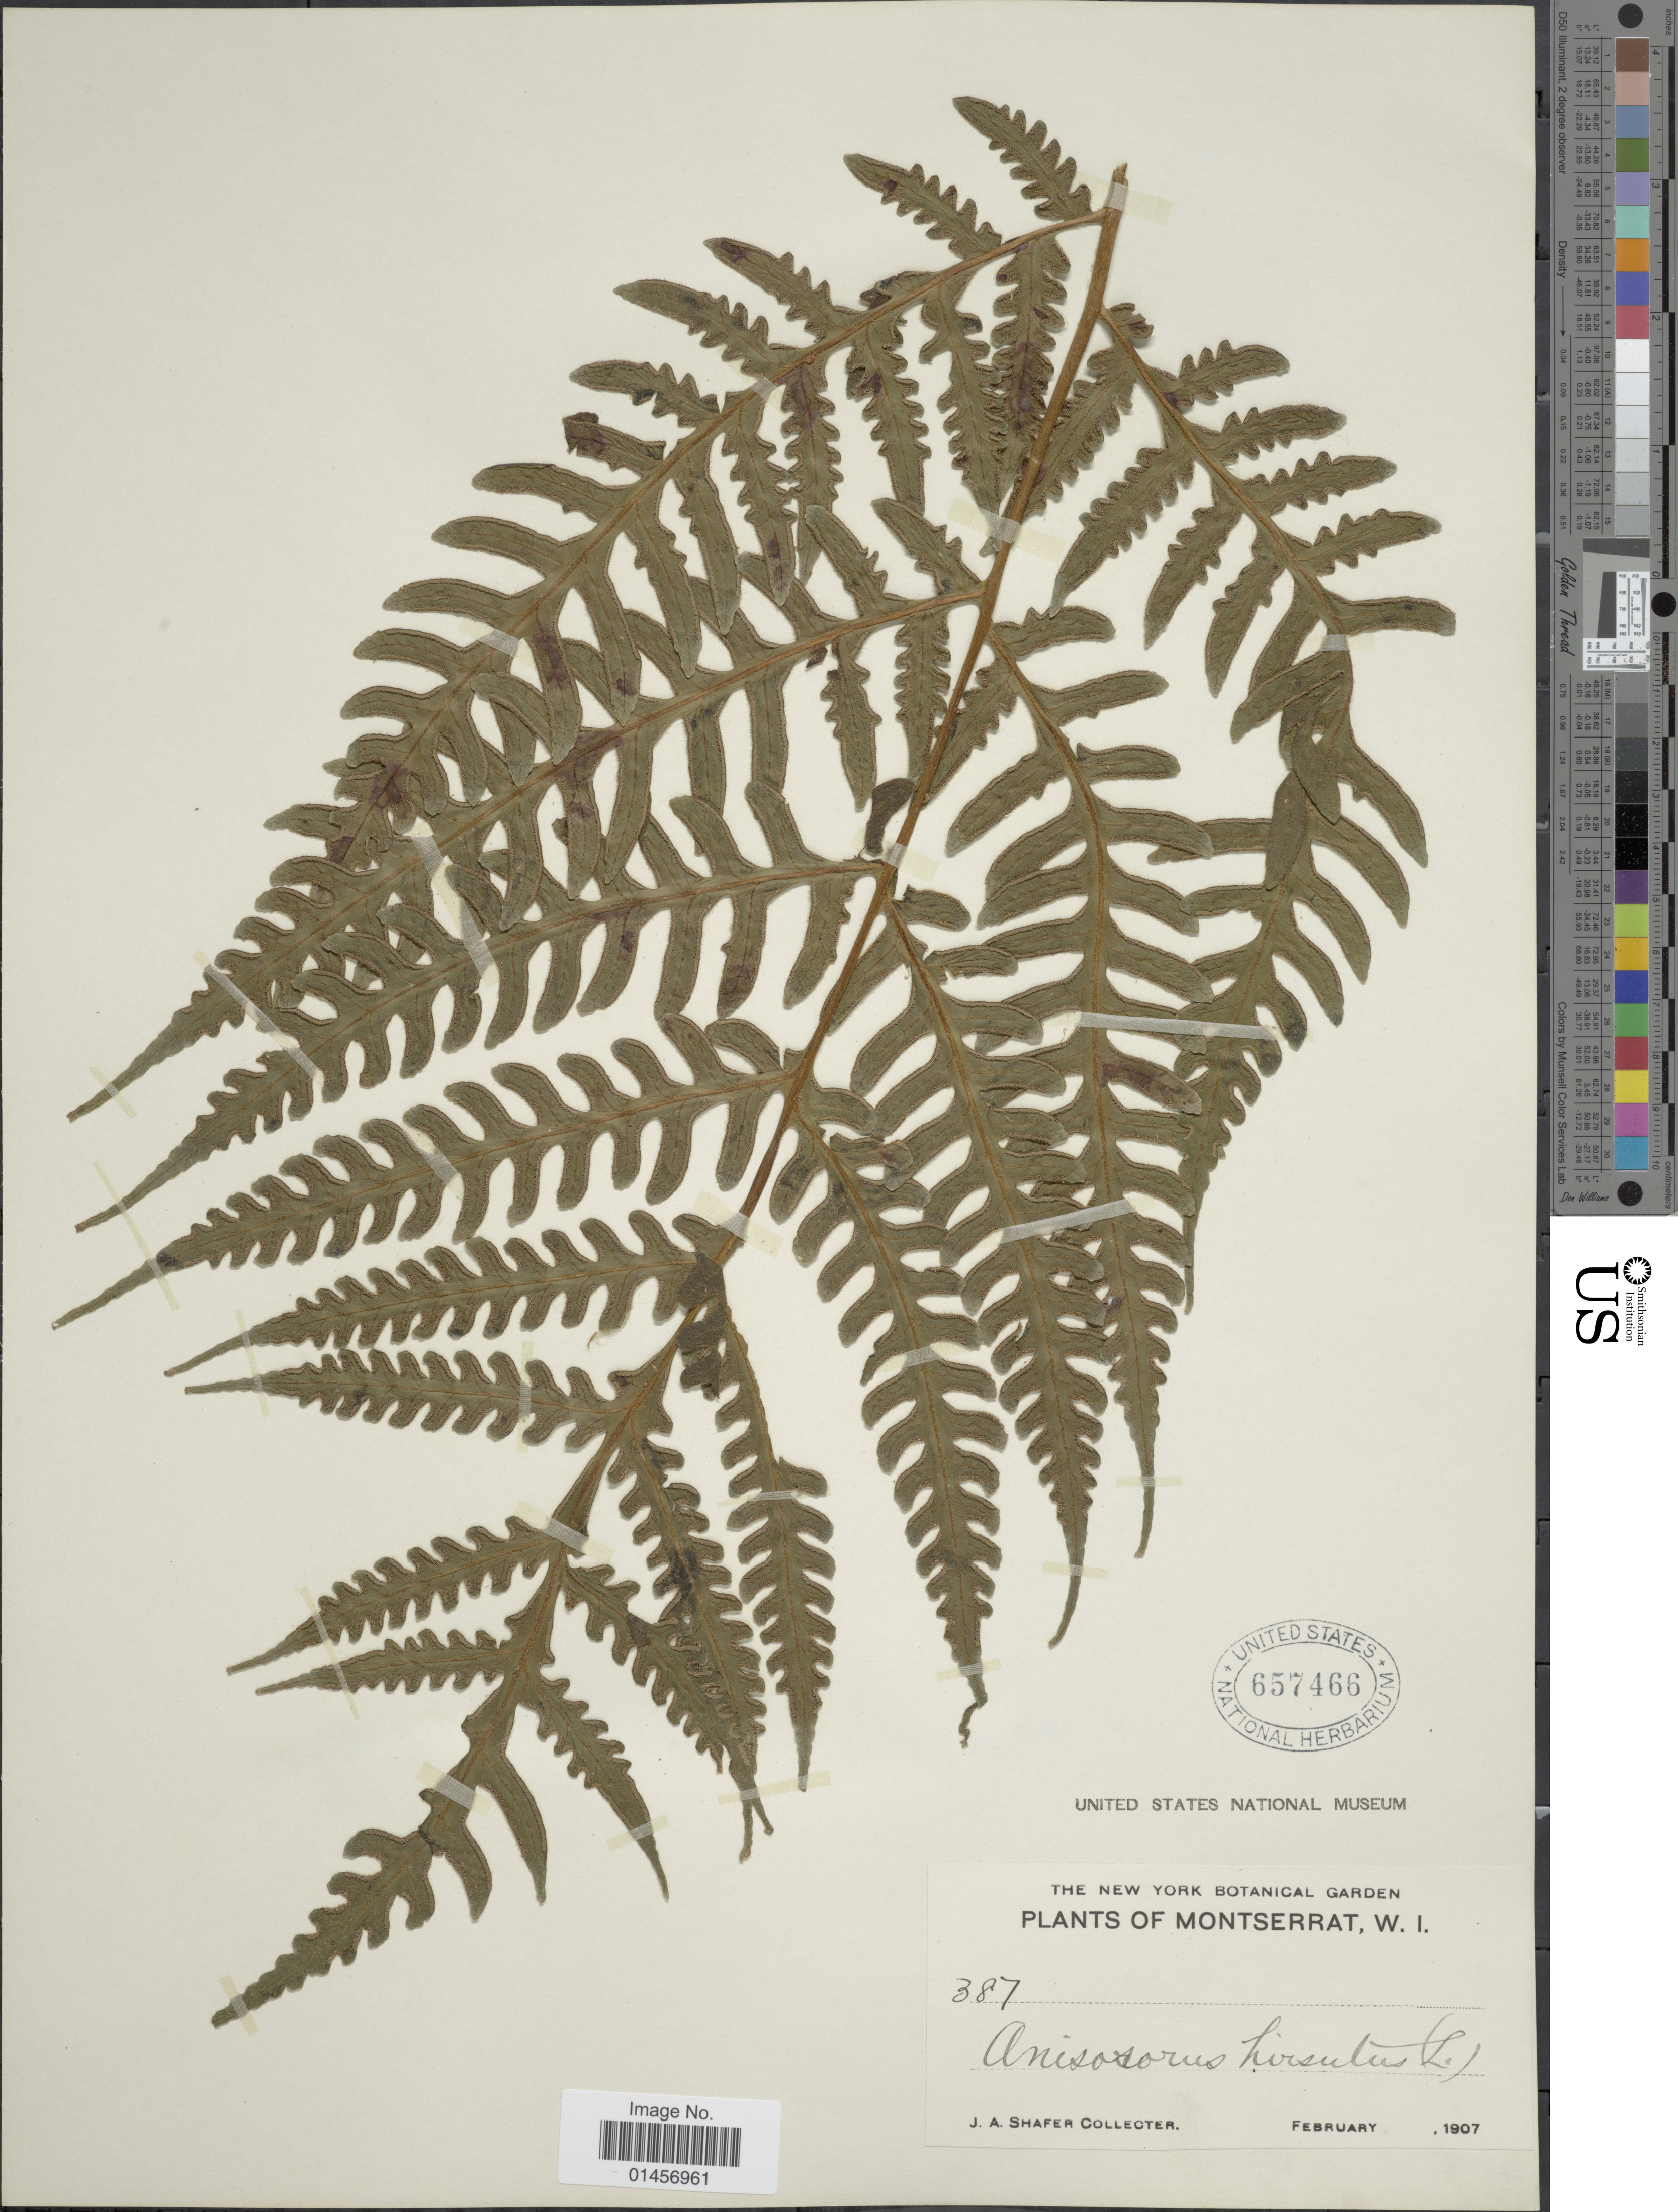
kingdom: Plantae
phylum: Tracheophyta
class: Polypodiopsida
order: Polypodiales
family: Lonchitidaceae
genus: Lonchitis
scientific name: Lonchitis hirsuta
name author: L.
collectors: J. A. Shafer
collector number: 387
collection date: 1907-02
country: Montserrat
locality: Montserrat.W. I.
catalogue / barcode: US 657466